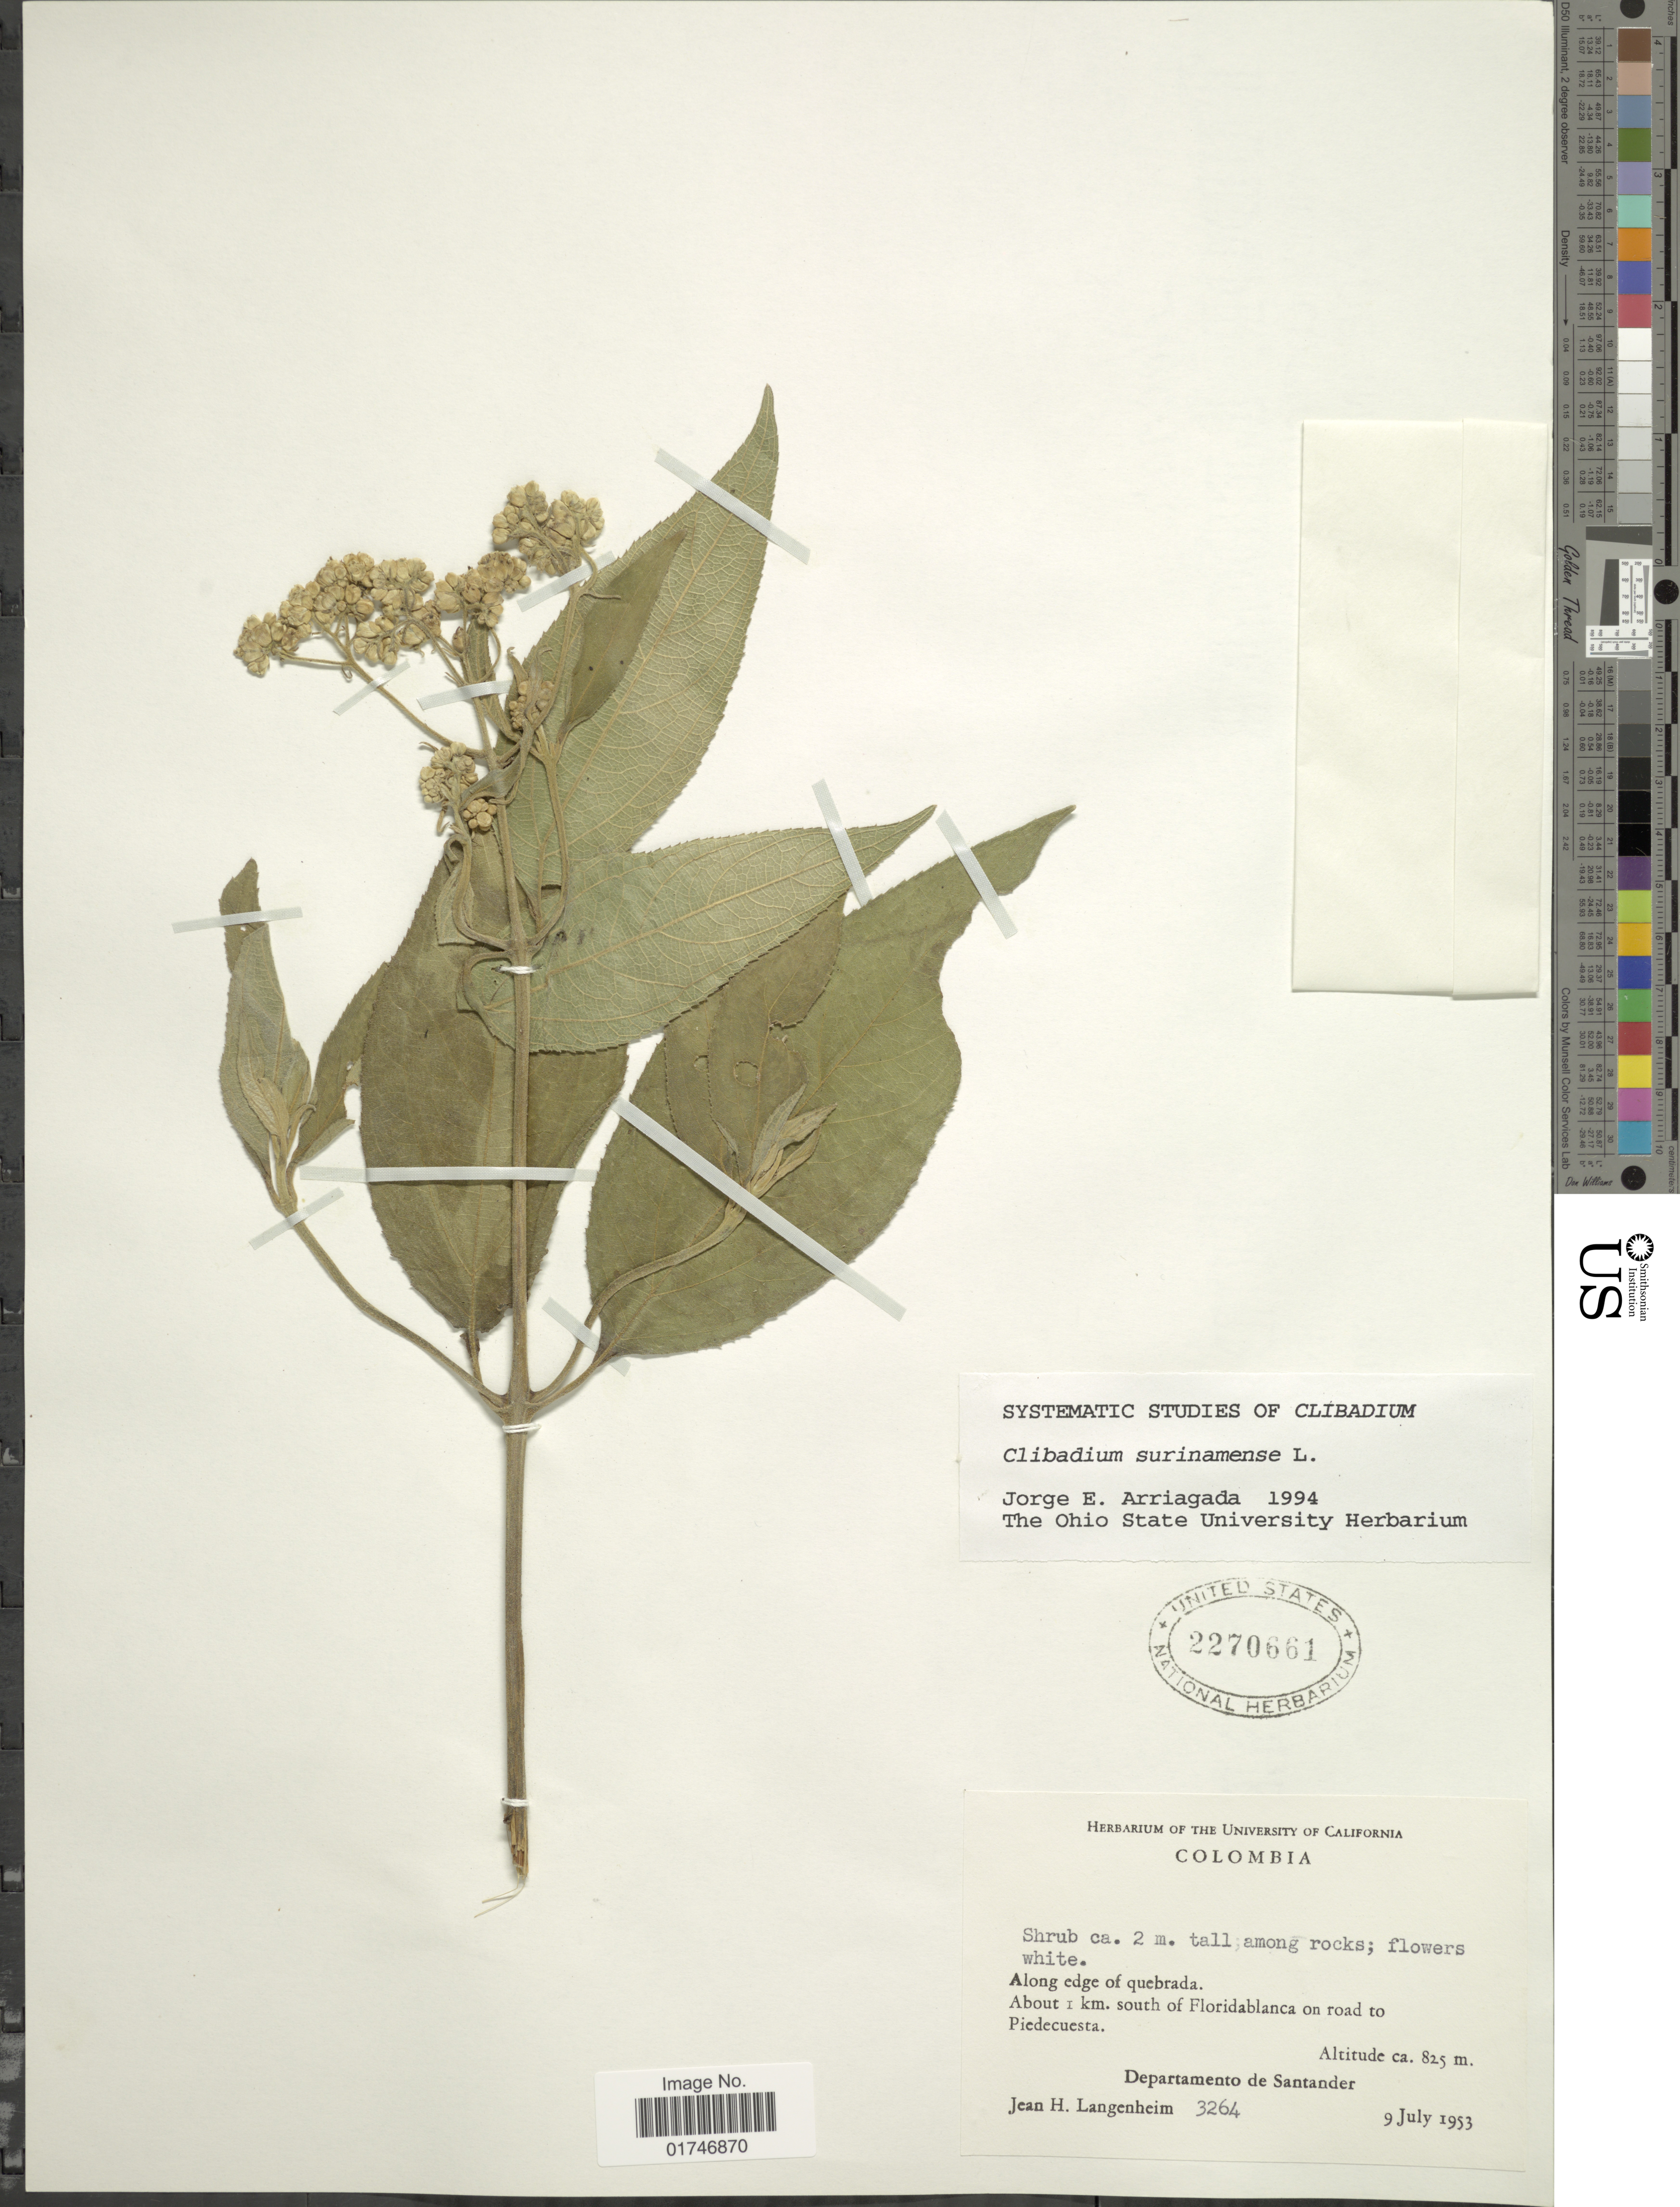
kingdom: Plantae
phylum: Tracheophyta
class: Magnoliopsida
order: Asterales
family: Asteraceae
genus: Clibadium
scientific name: Clibadium surinamense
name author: L.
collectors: J. H. Langenheim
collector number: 3264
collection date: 1953-07-09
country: Colombia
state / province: Santander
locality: Along edge of quebrada. About 1 km. south of Floridablanca on road to Piedecuesta. Departamento de Santander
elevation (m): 825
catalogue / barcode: US 2270661